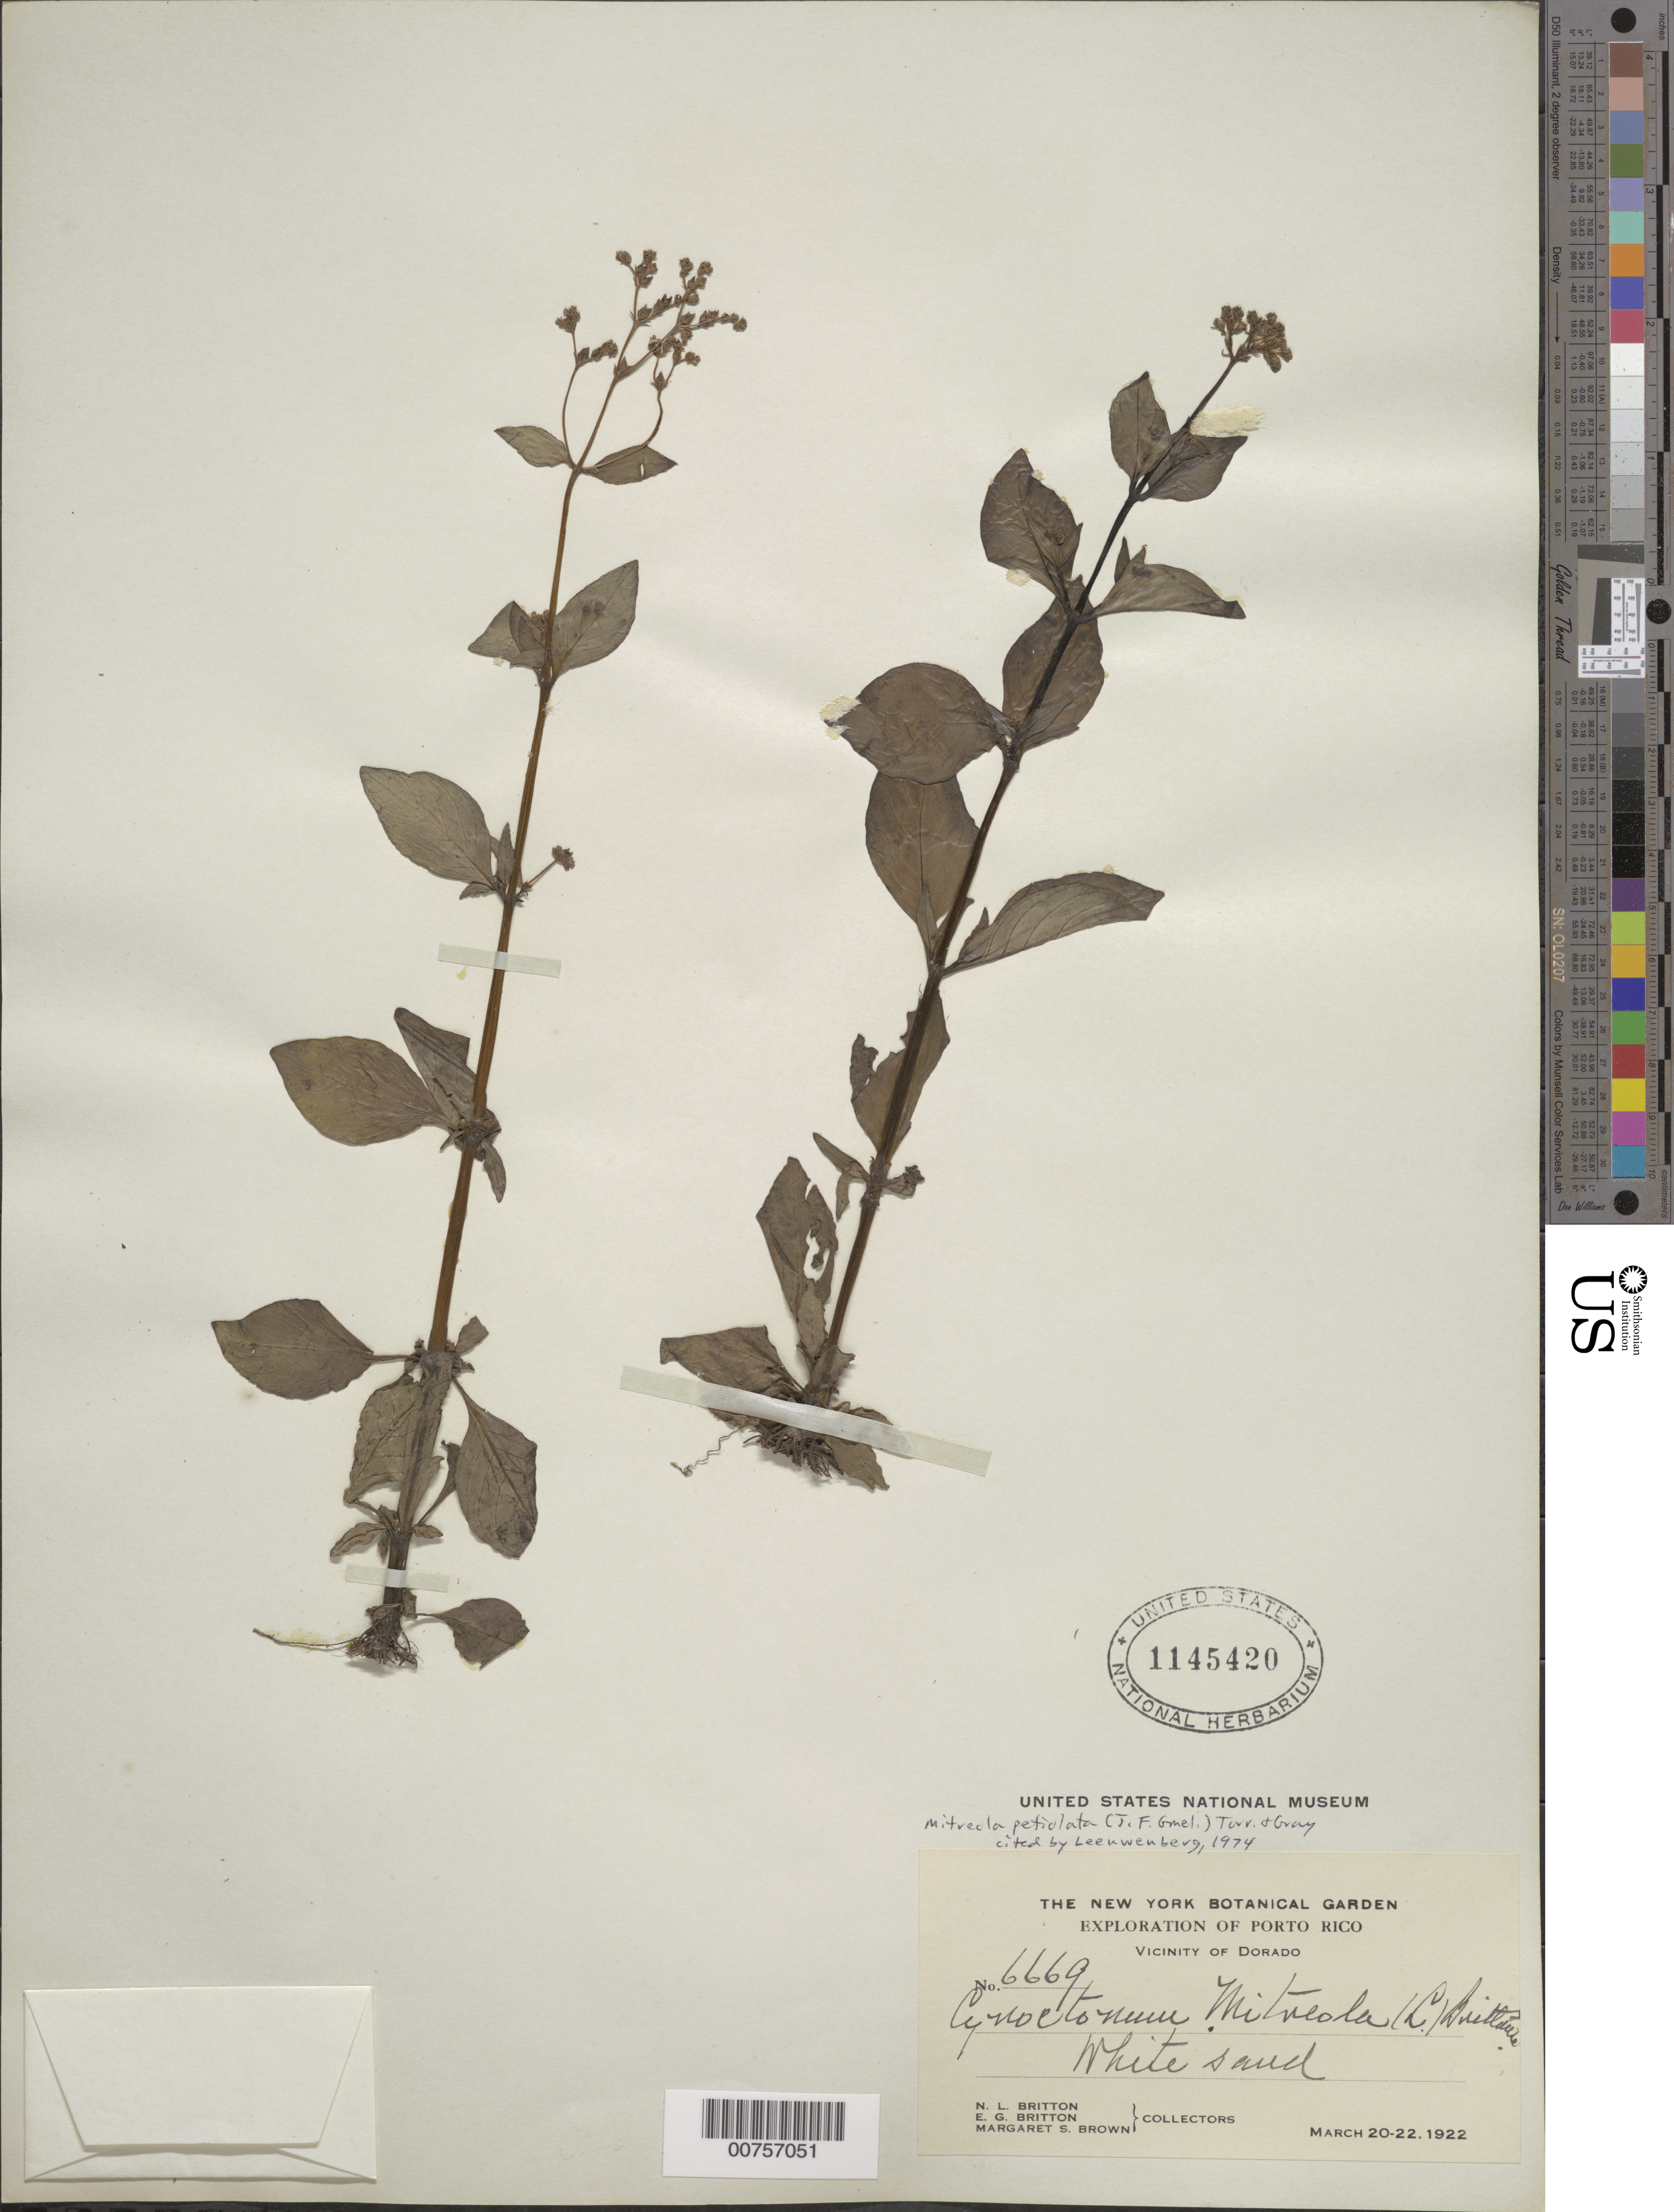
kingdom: Plantae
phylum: Tracheophyta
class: Magnoliopsida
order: Gentianales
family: Loganiaceae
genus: Mitreola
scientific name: Mitreola petiolata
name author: (J.F. Gmel.) Torr. & A. Gray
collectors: N. Britton, E. G. Britton & M. S. Brown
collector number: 6669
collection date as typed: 20 Mar 1922 to 22 Mar 1922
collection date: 1922-03-20/1922-03-22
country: Puerto Rico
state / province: Dorado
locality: Vicinity of Dorado.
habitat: White sand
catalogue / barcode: US 1145420